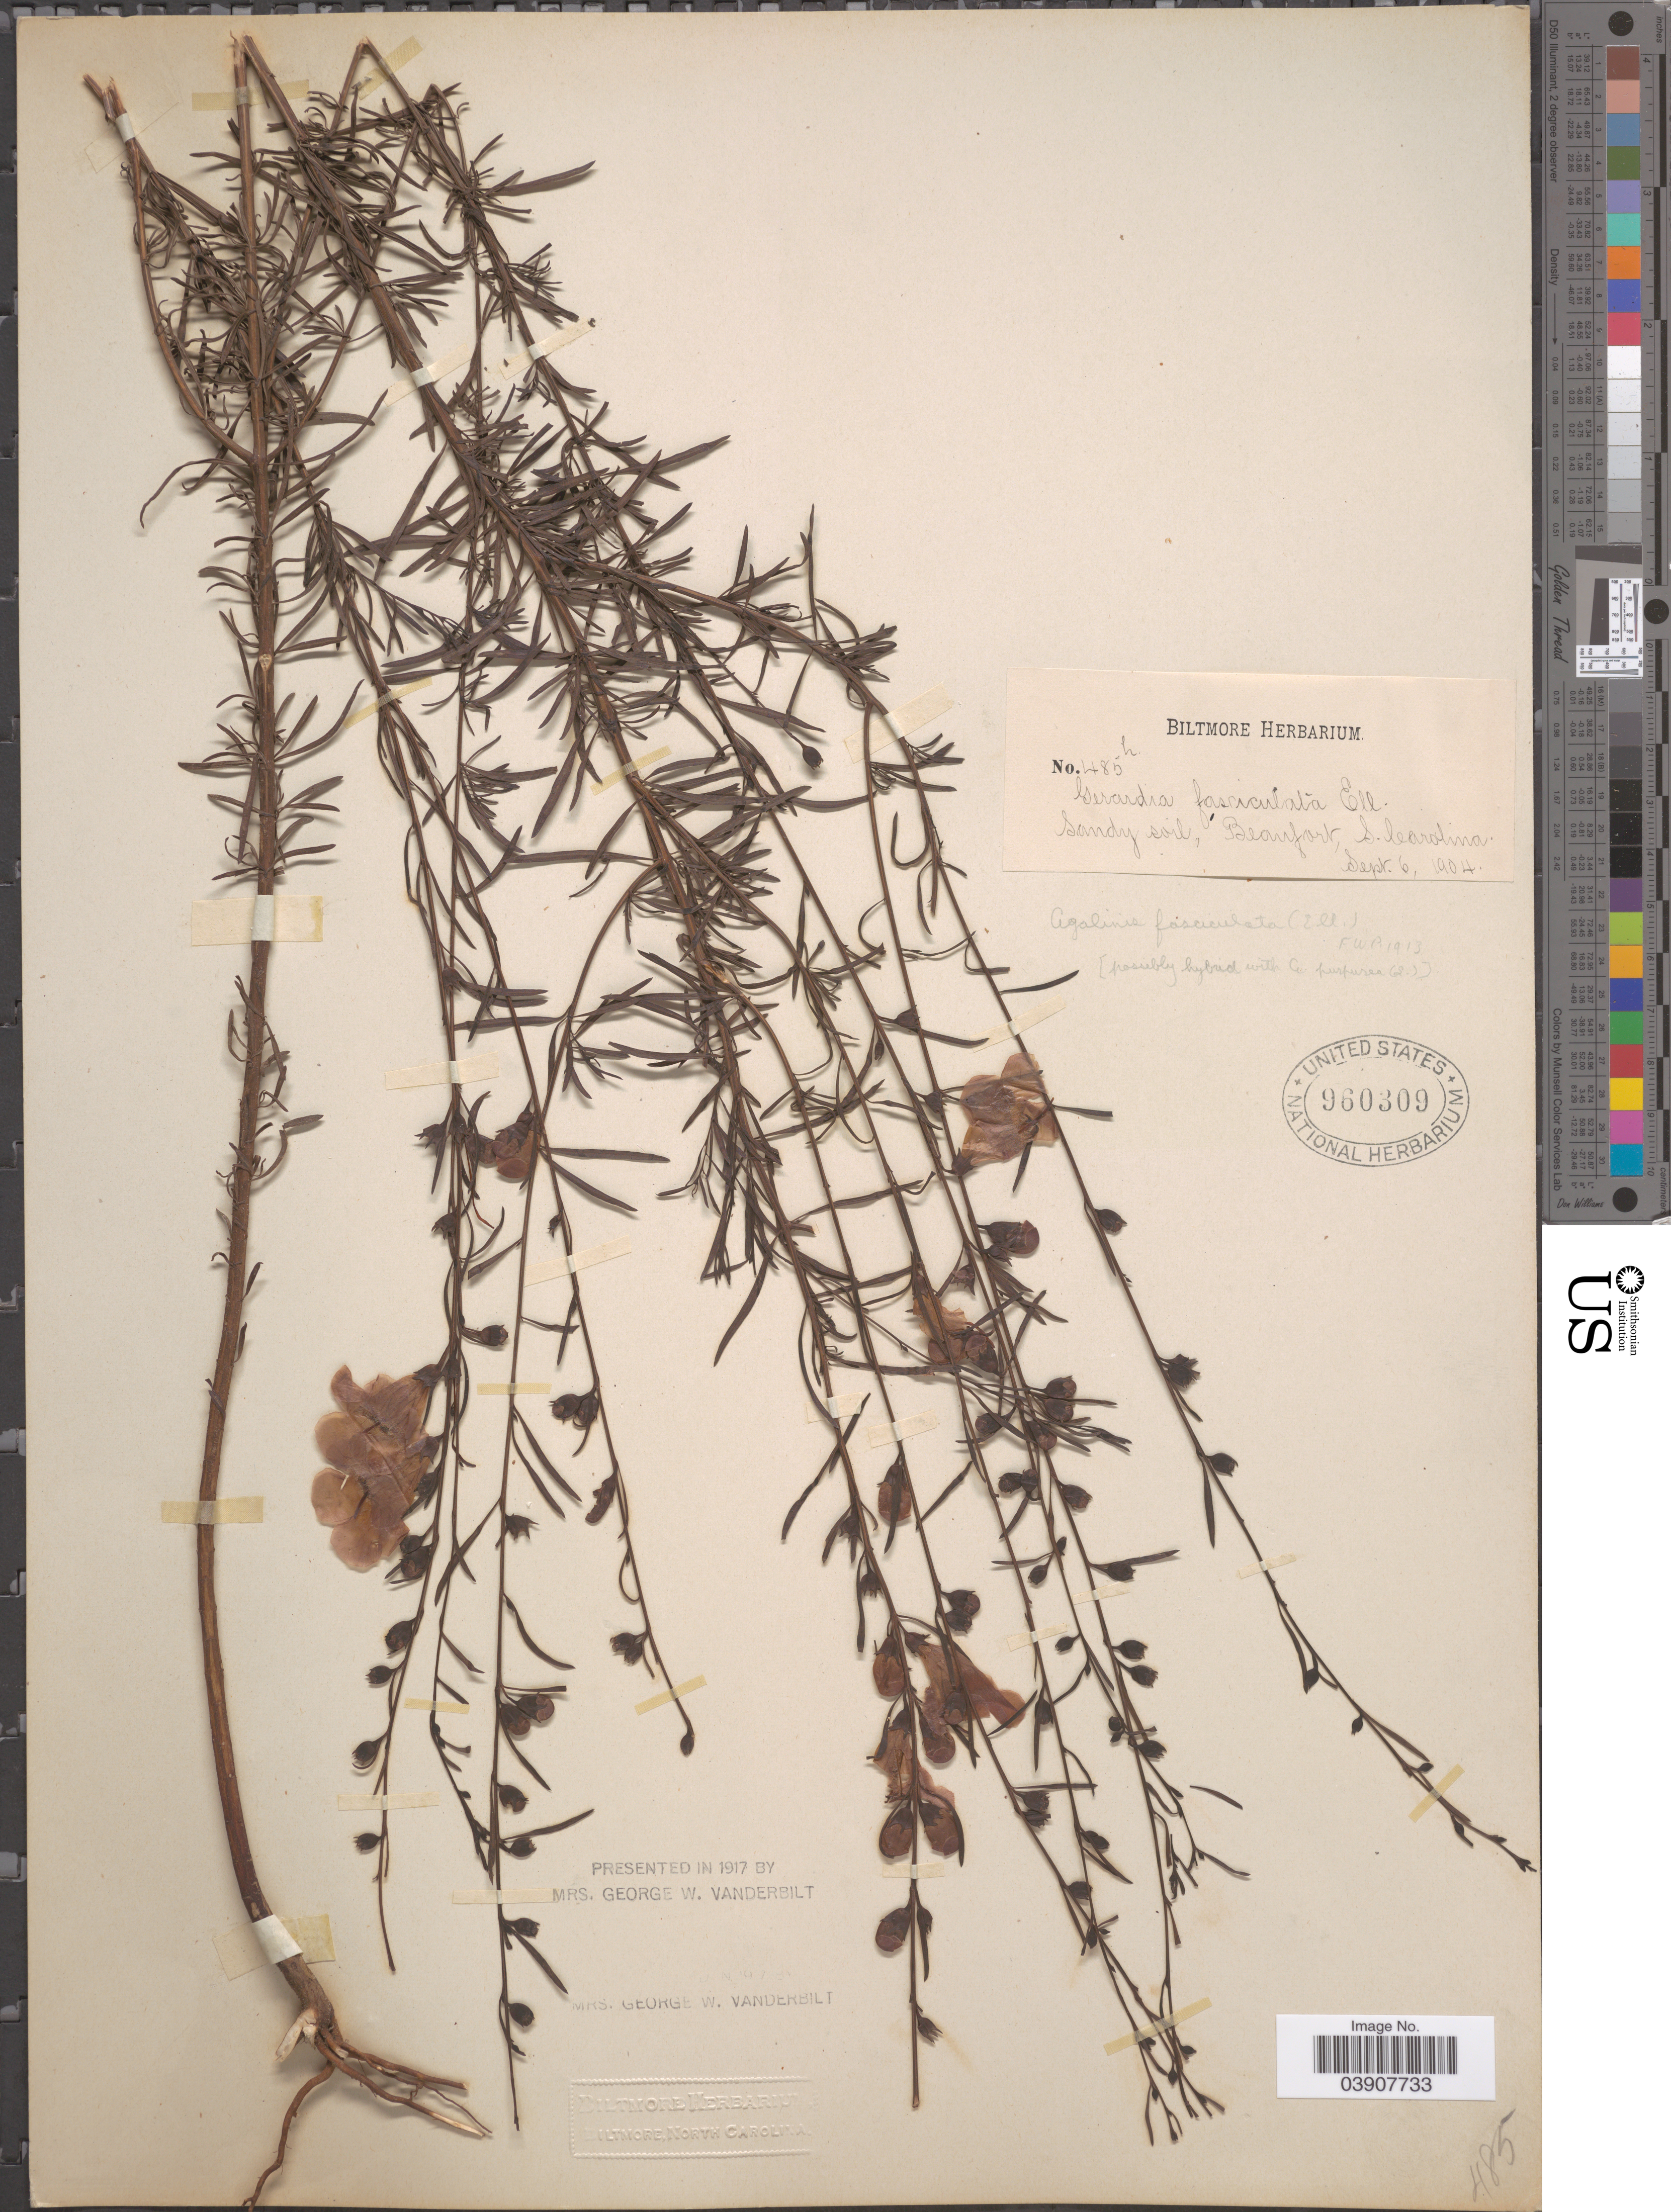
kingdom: Plantae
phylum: Tracheophyta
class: Magnoliopsida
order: Lamiales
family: Orobanchaceae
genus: Agalinis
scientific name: Agalinis fasciculata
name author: (Elliott) Raf.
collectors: ex herb. Biltmore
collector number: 485h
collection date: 1904-09-06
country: United States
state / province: South Carolina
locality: Beaufort.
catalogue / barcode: US 960309